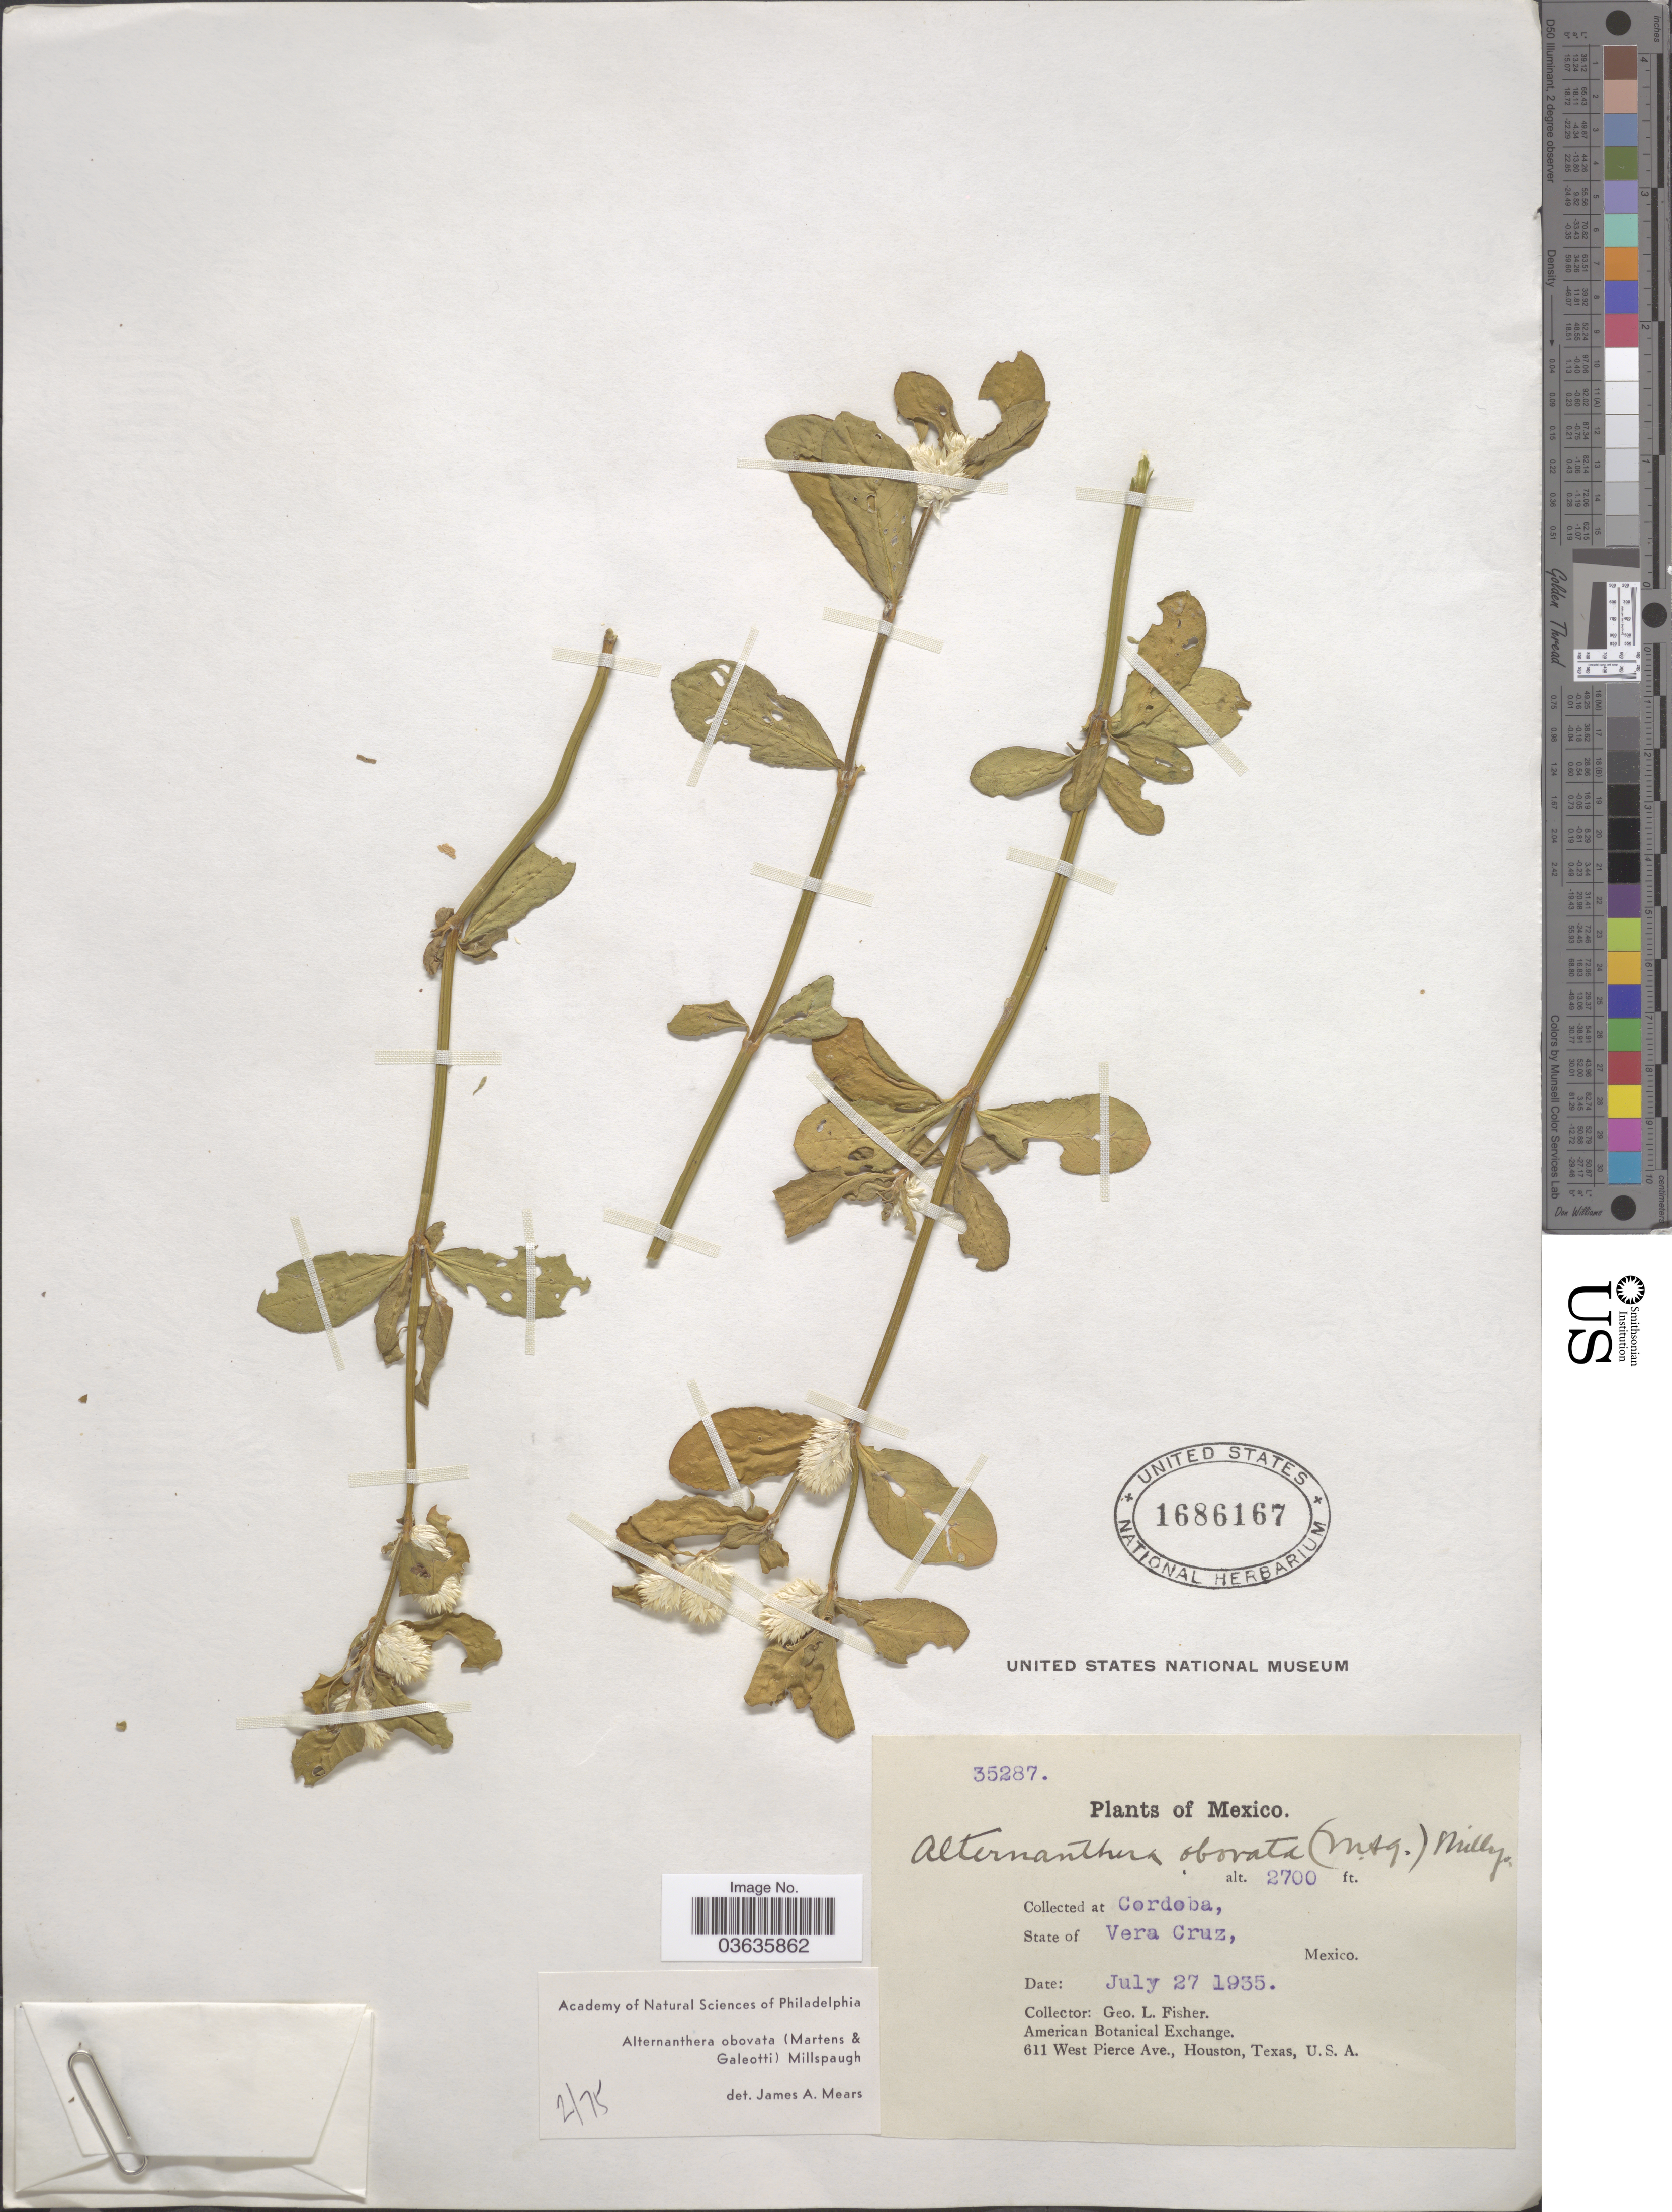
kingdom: Plantae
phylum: Tracheophyta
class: Magnoliopsida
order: Caryophyllales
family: Amaranthaceae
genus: Alternanthera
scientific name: Alternanthera obovata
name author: (M. Martens) Millsp.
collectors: G. L. Fisher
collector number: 35287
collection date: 1935-07-27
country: Mexico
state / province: Veracruz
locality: Cordoba, State of Vera Cruz.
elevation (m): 823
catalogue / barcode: US 1686167